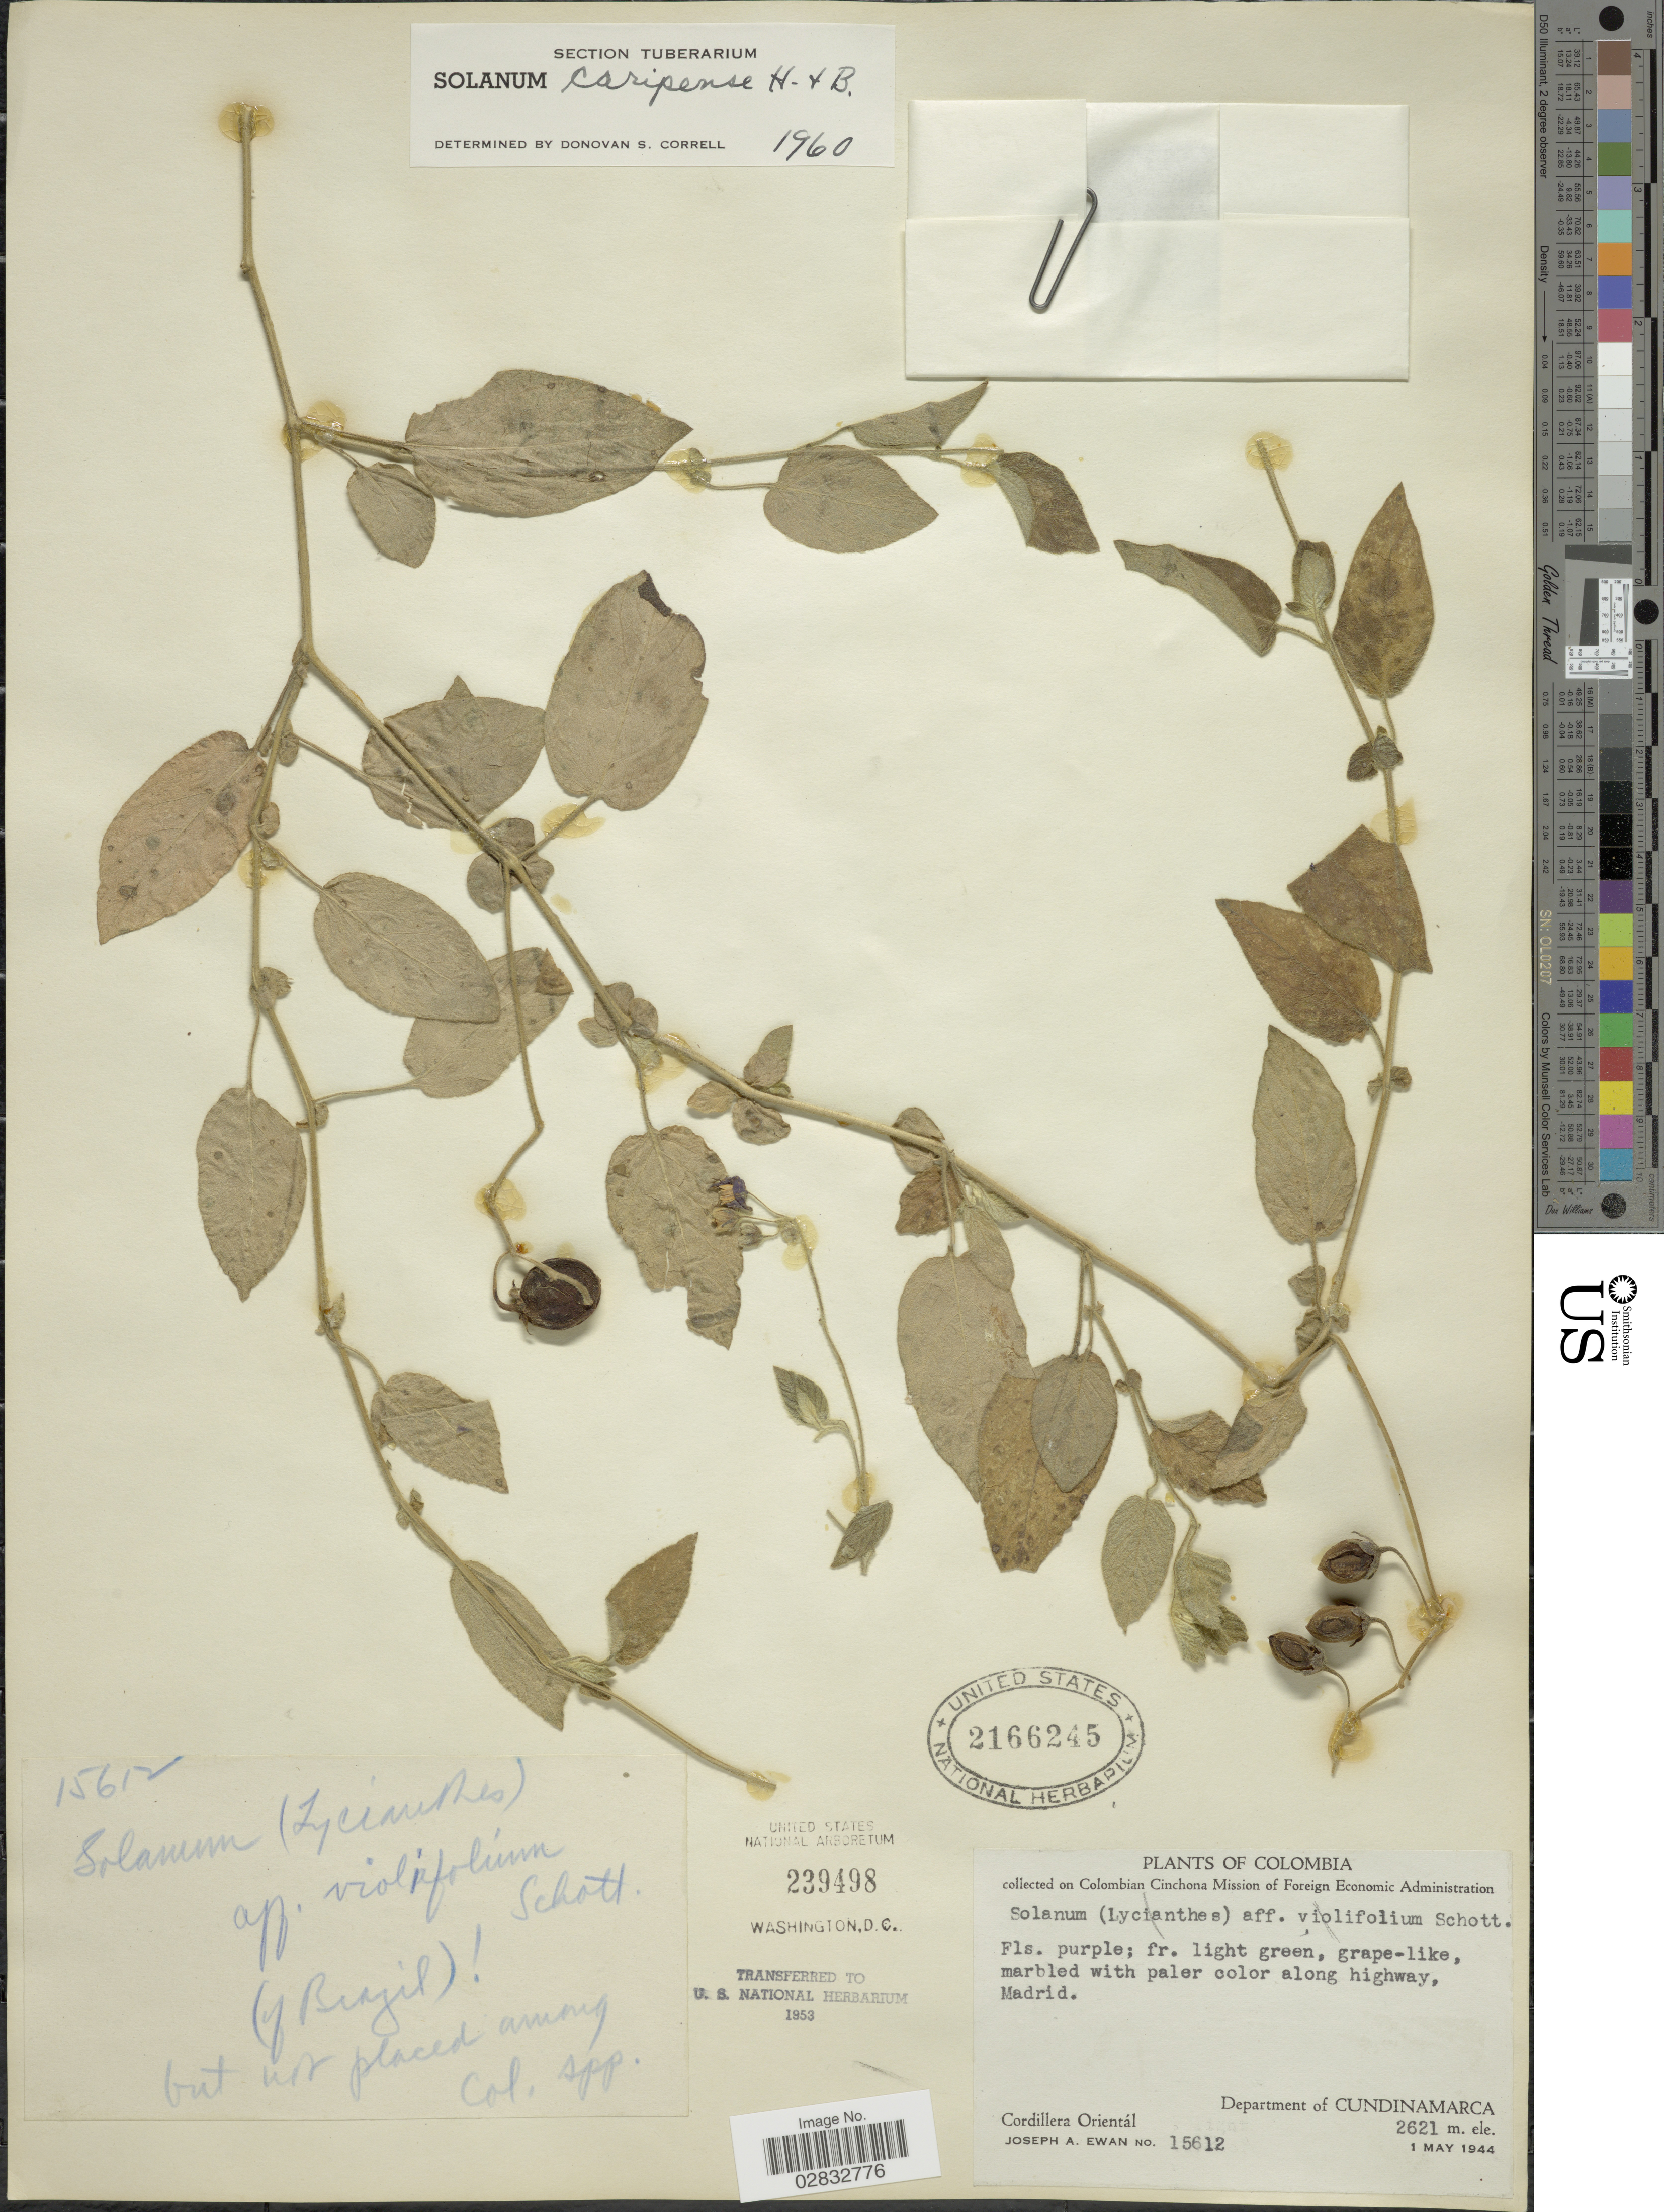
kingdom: Plantae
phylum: Tracheophyta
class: Magnoliopsida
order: Solanales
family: Solanaceae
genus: Solanum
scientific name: Solanum caripense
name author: Humb. & Bonpl. ex Dunal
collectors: J. A. Ewan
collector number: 15612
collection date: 1944-05-01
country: Colombia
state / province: Cundinamarca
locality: Along highway, Madrid. Department of Cundinamarca. Cordillera Orientál.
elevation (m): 2621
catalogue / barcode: US 2166245